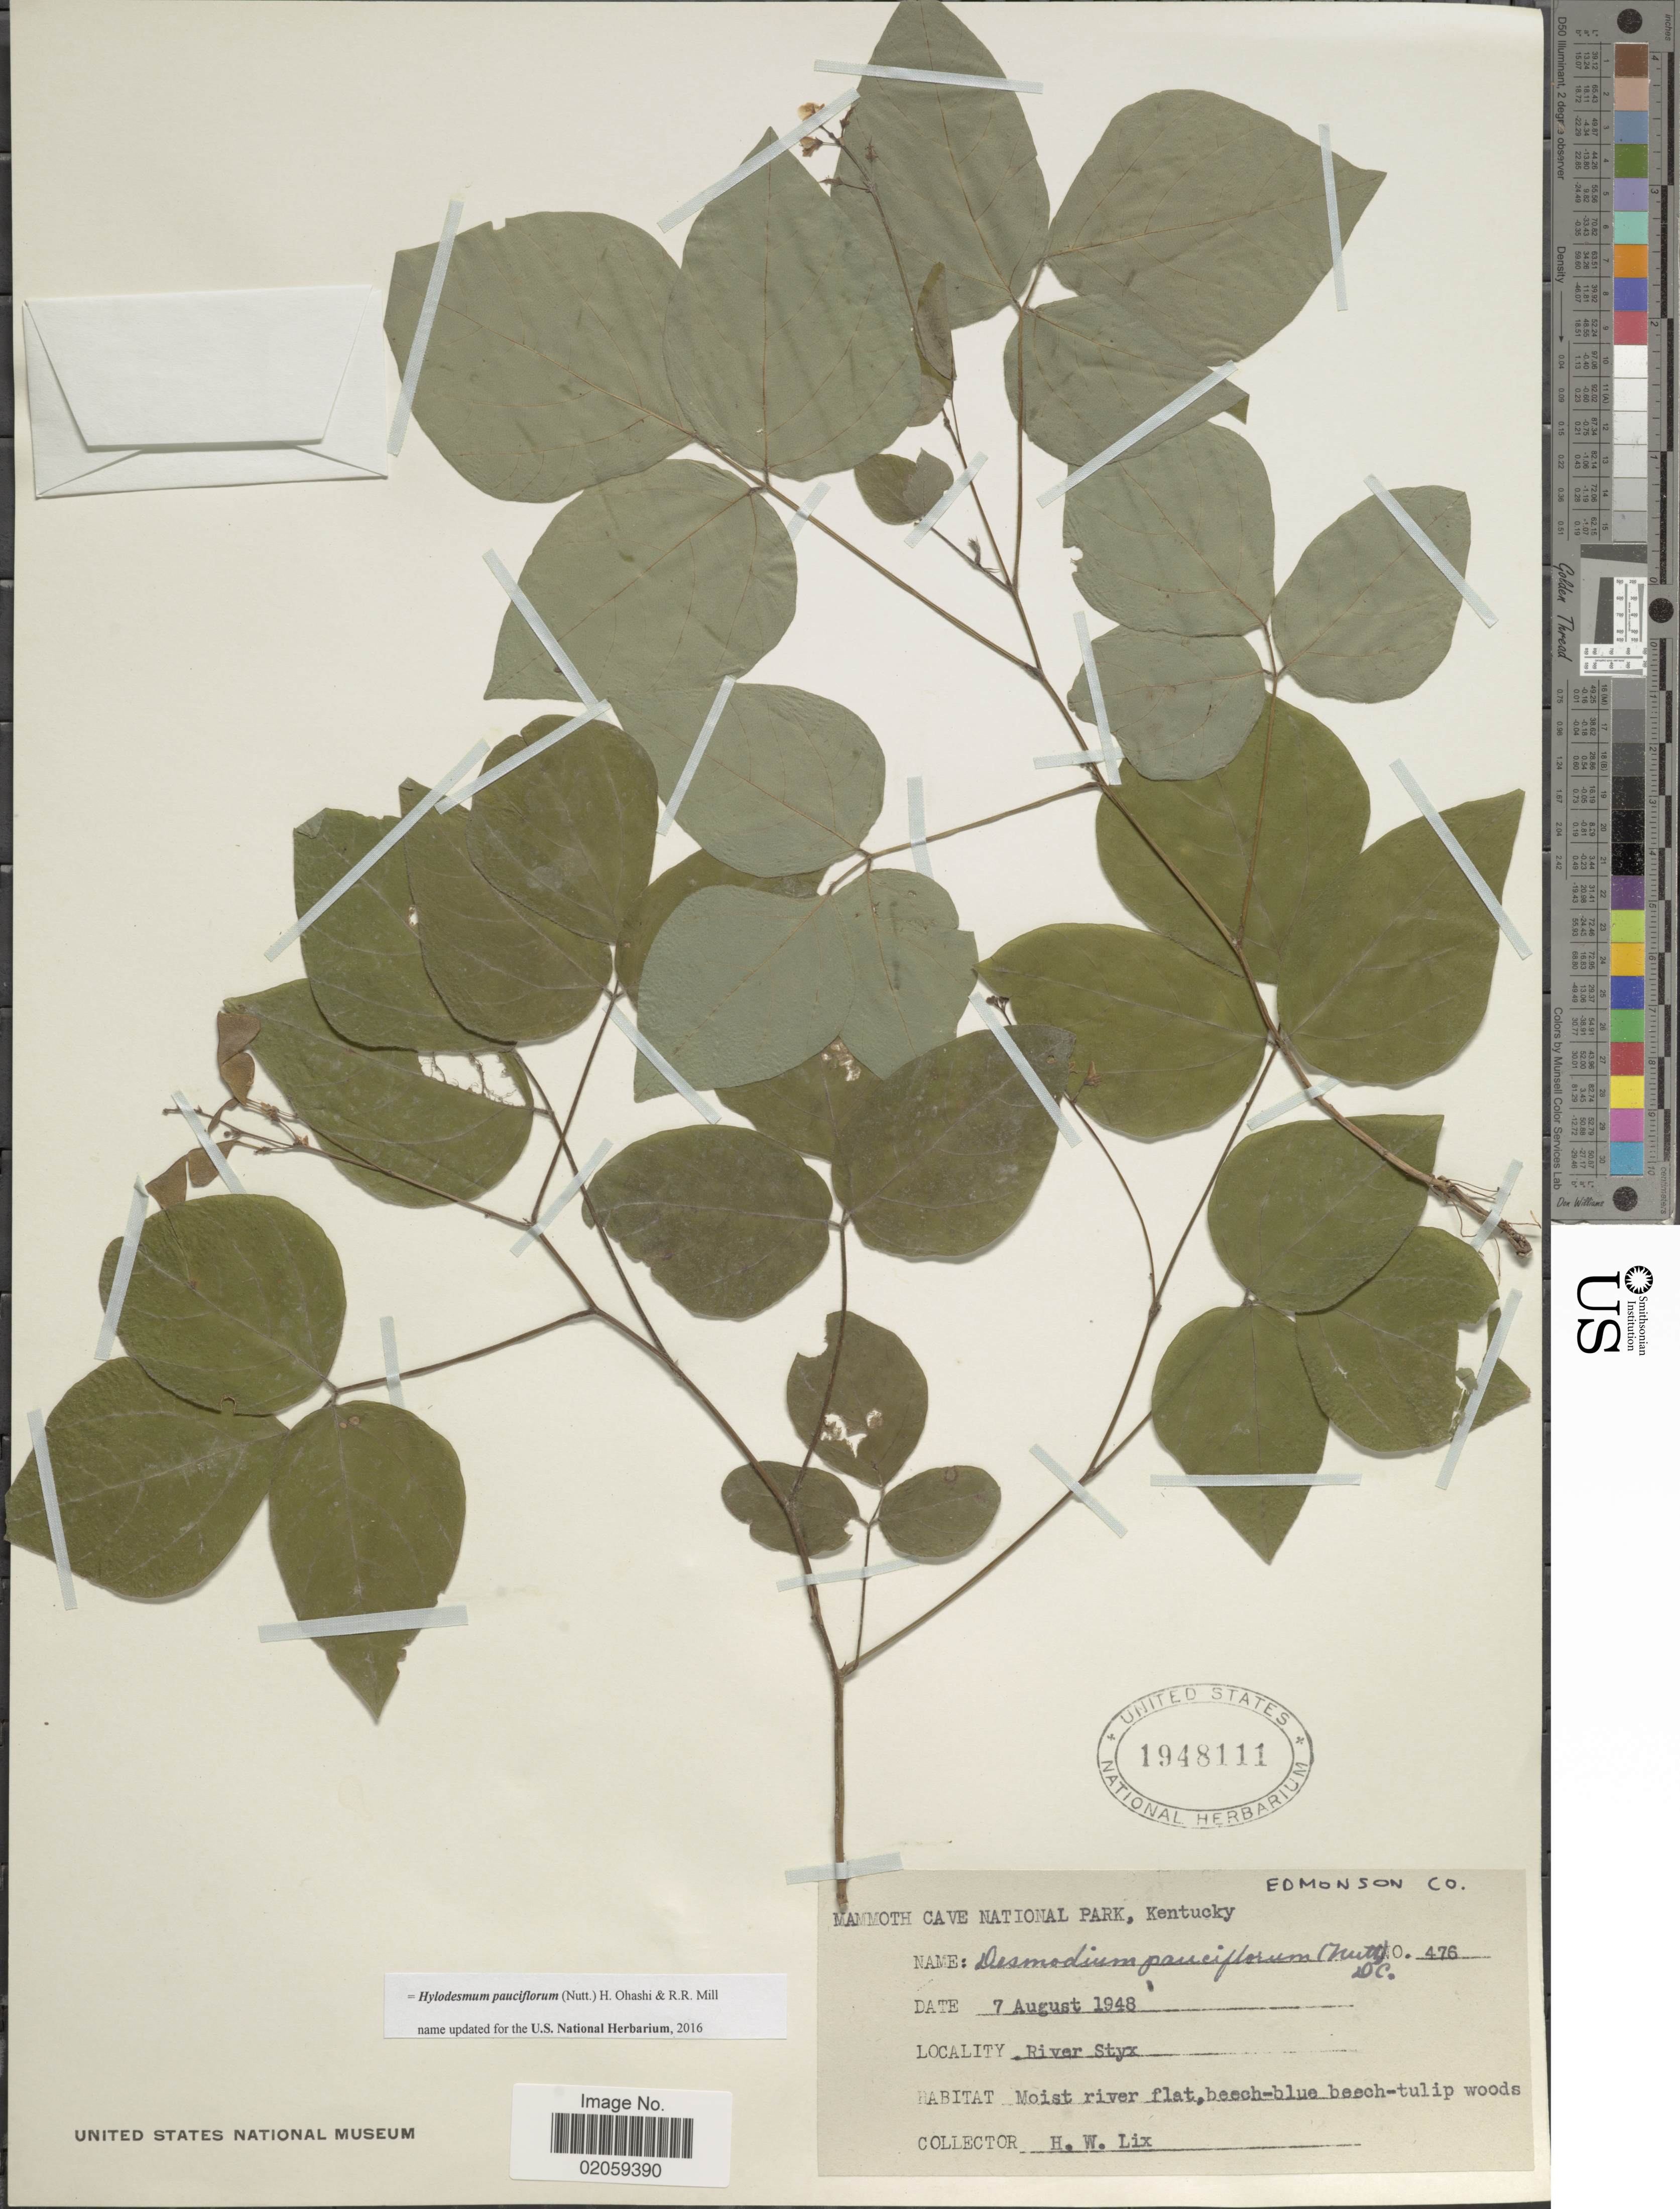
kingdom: Plantae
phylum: Tracheophyta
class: Magnoliopsida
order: Fabales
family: Fabaceae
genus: Hylodesmum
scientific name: Hylodesmum pauciflorum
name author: (Nutt.) H. Ohashi & R.R. Mill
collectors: H. W. Lix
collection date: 1948-08-07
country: United States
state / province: Kentucky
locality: Mammoth Cave National Park, Edmondson Co., River Styx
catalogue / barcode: US 1948111